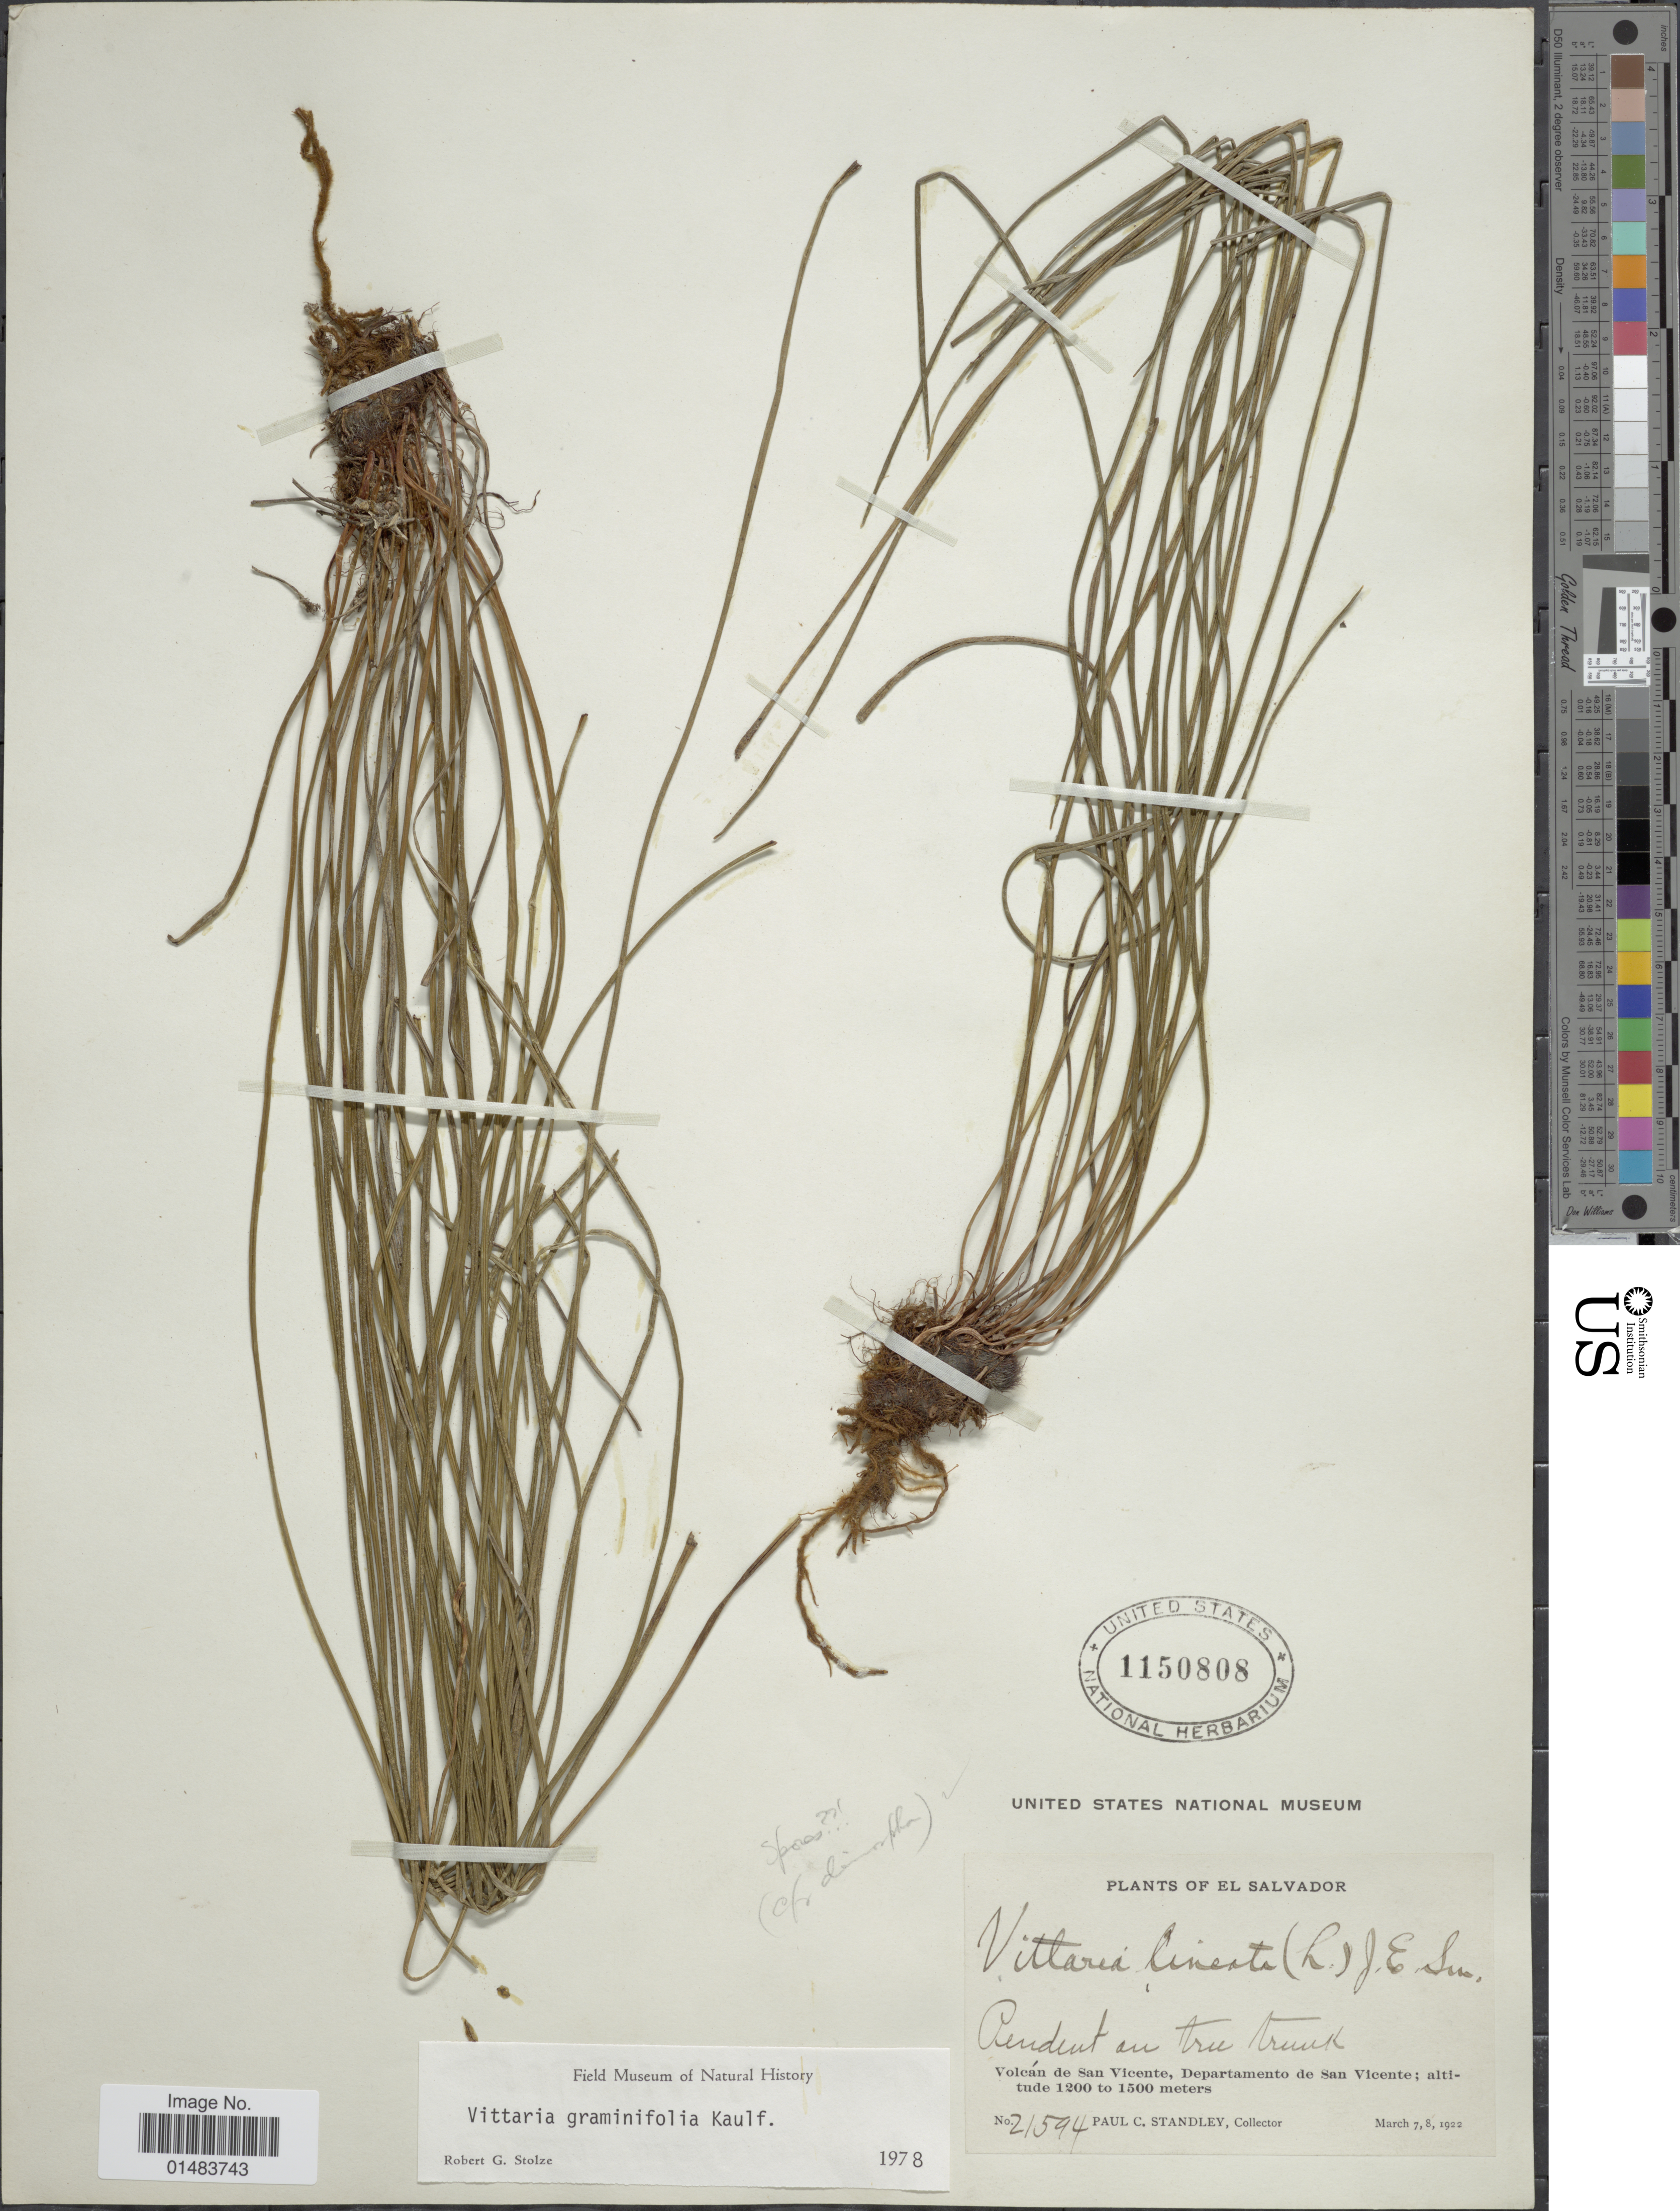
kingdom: Plantae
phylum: Tracheophyta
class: Polypodiopsida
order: Polypodiales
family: Pteridaceae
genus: Vittaria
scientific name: Vittaria lineata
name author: (L.) Sm.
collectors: P. C. Standley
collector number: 21594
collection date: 1922-03-01/1922-03-08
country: El Salvador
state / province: San Vincente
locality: Plants of El Salvador, Volcan de San Vicente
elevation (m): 1200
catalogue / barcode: US 1150808